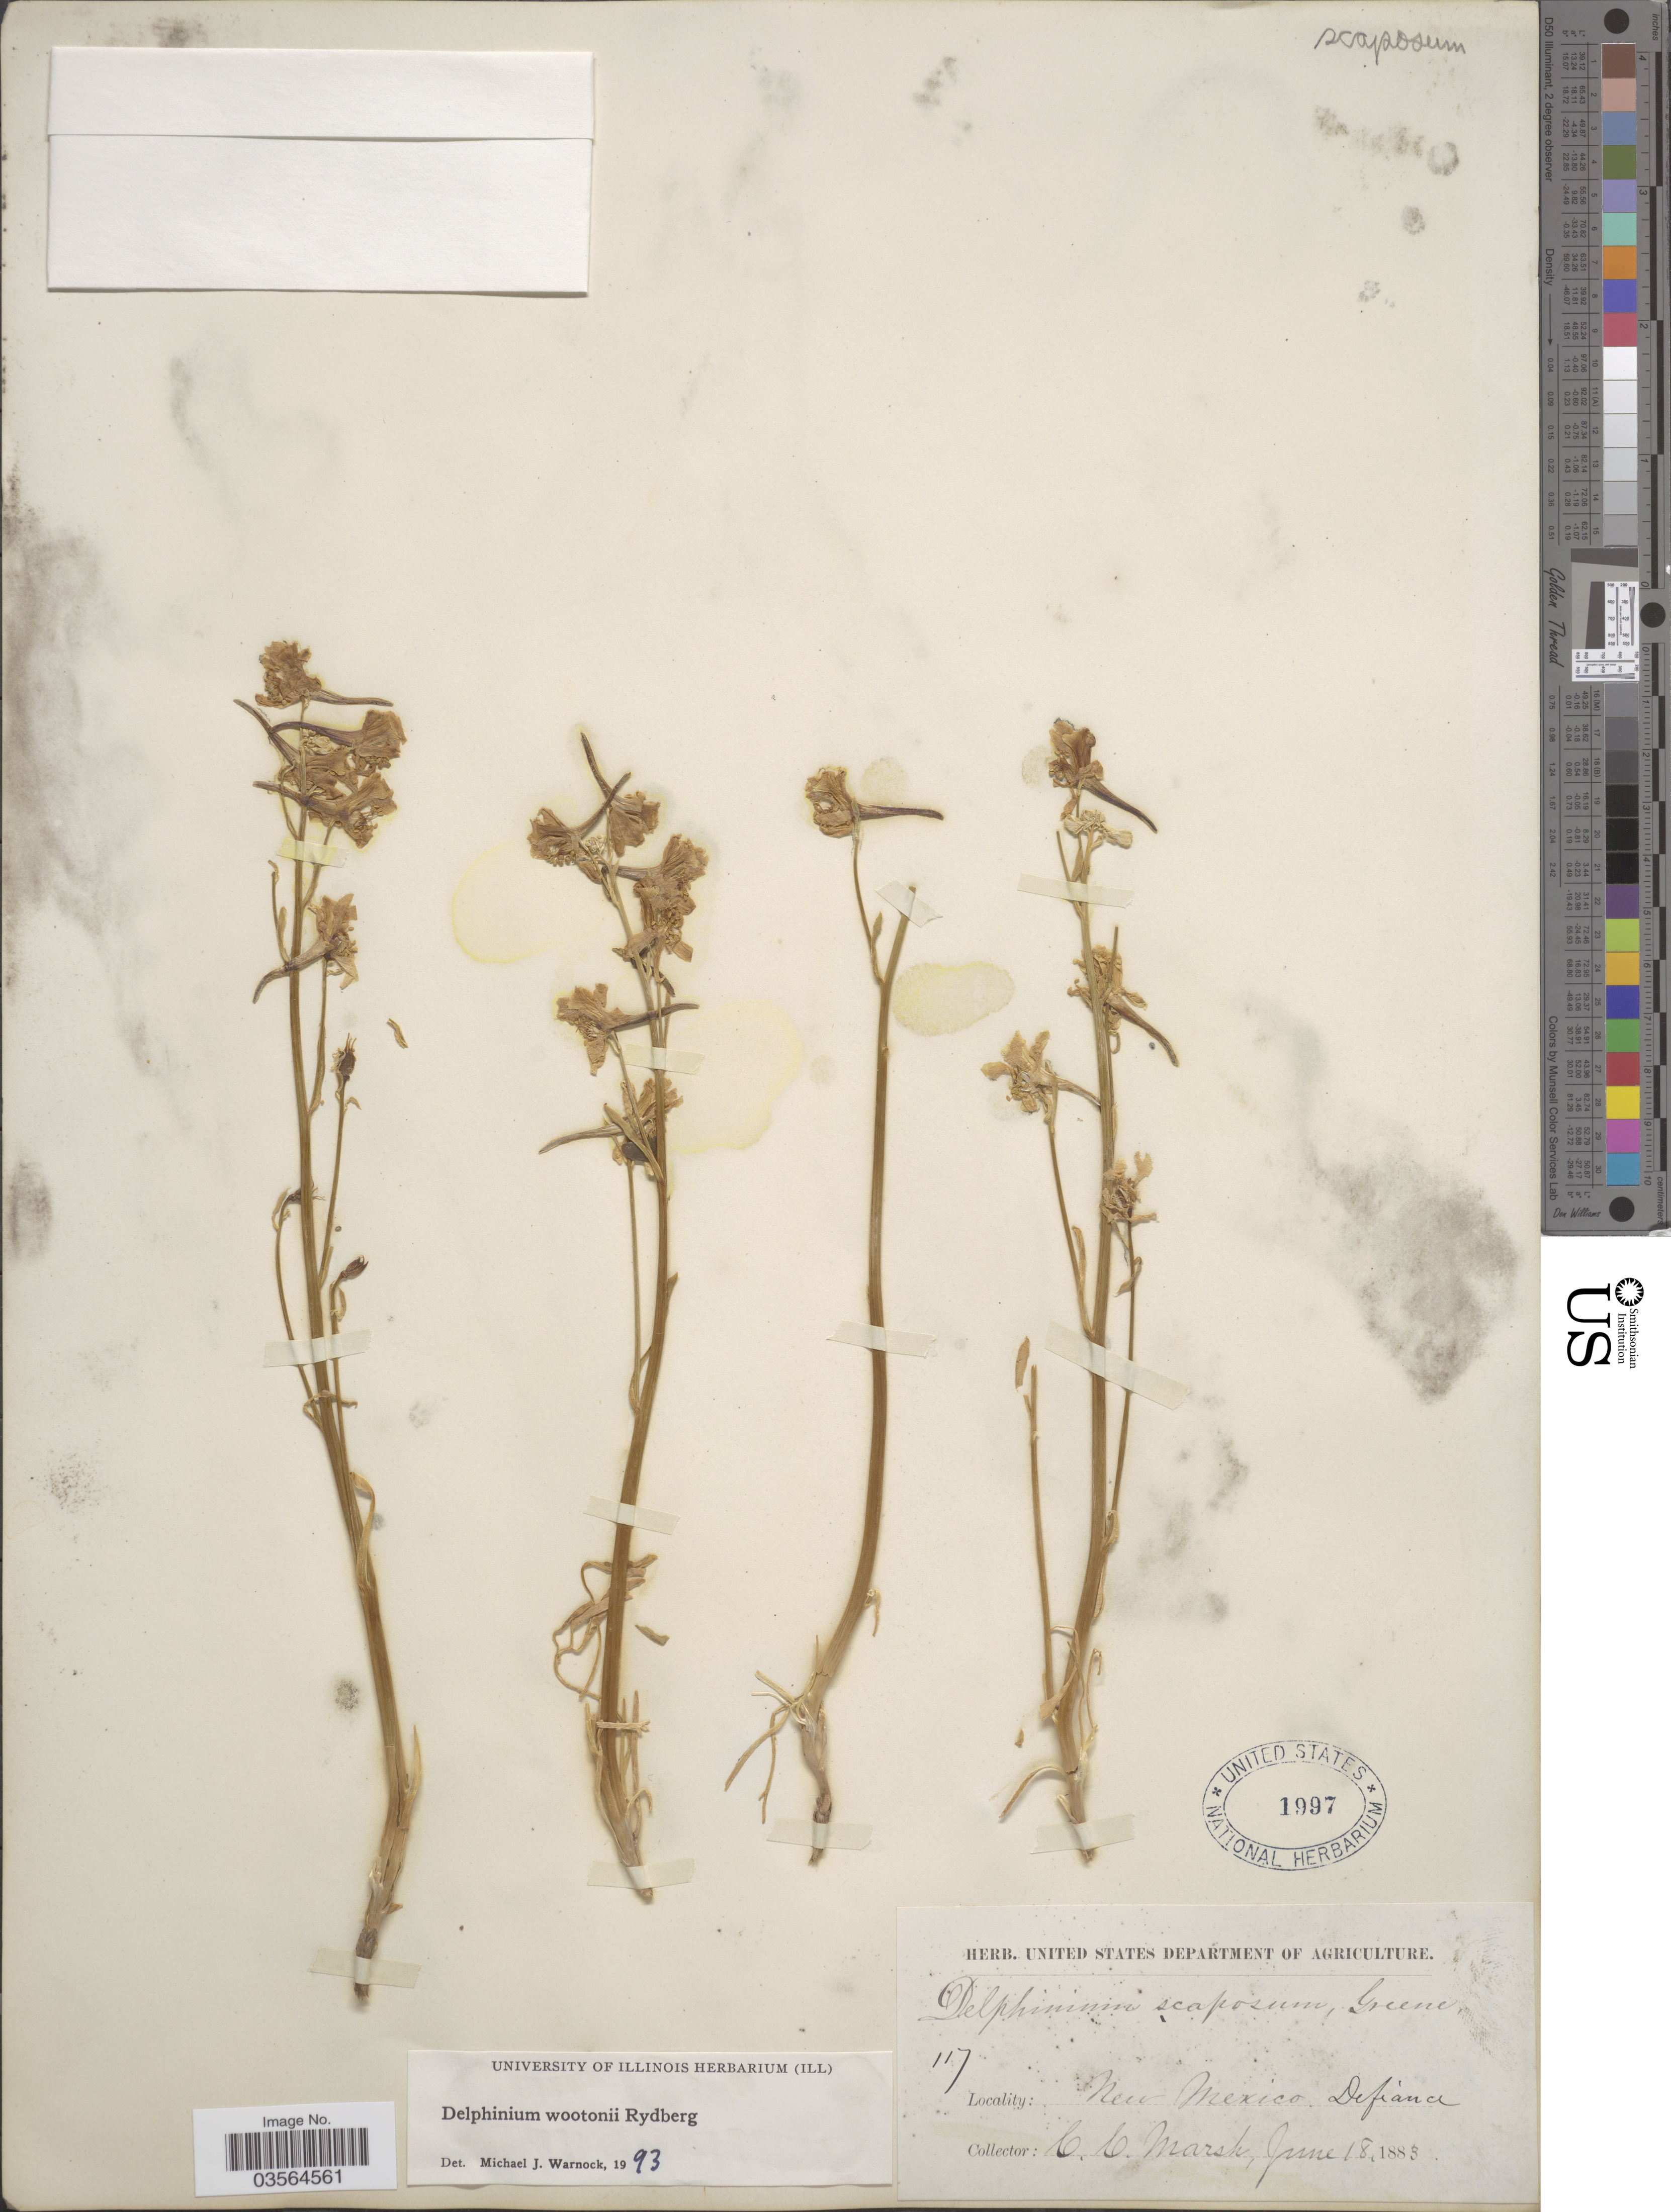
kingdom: Plantae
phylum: Tracheophyta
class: Magnoliopsida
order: Ranunculales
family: Ranunculaceae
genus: Delphinium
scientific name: Delphinium wootonii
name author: Rydb.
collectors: C. C. Marsh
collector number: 117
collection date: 1883-06-18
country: United States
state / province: New Mexico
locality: Defiance.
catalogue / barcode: US 1997